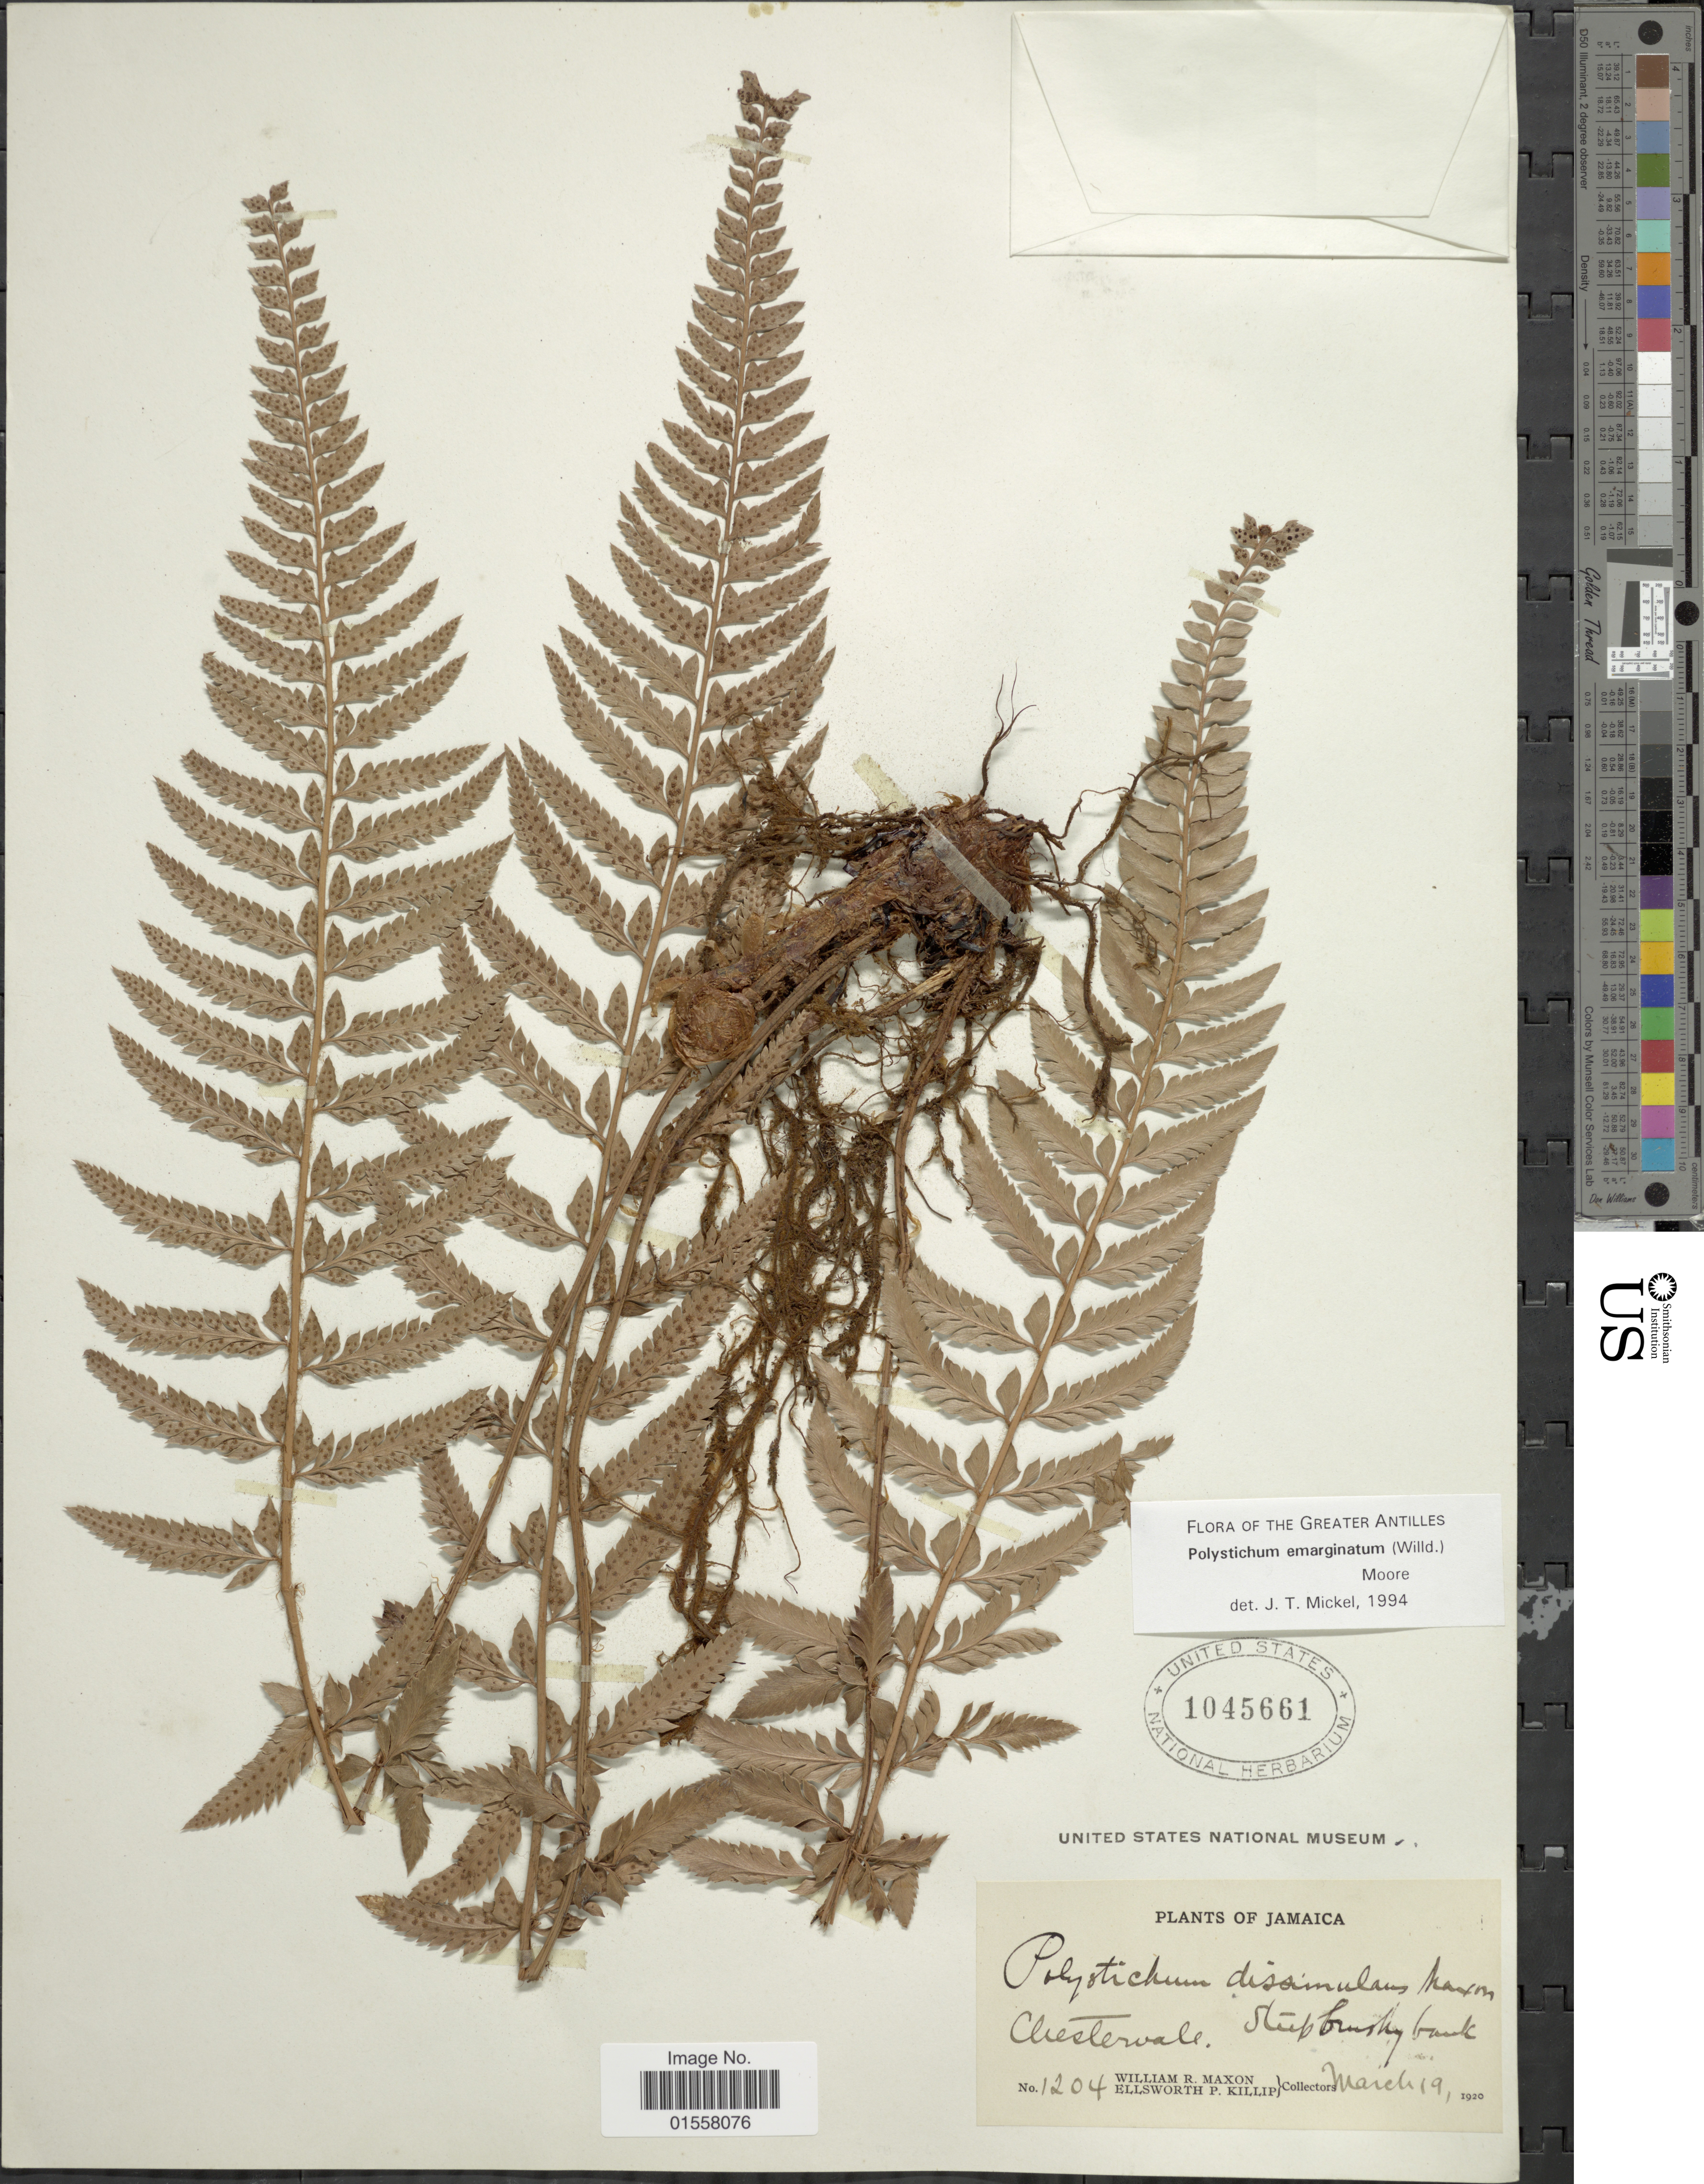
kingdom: Plantae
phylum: Tracheophyta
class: Polypodiopsida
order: Polypodiales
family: Dryopteridaceae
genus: Polystichum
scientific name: Polystichum emarginatum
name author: (Willd.) Moore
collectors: W. R. Maxon & E. P. Killip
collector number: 1204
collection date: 1920-03-19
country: Jamaica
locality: Chestervale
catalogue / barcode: US 1045661